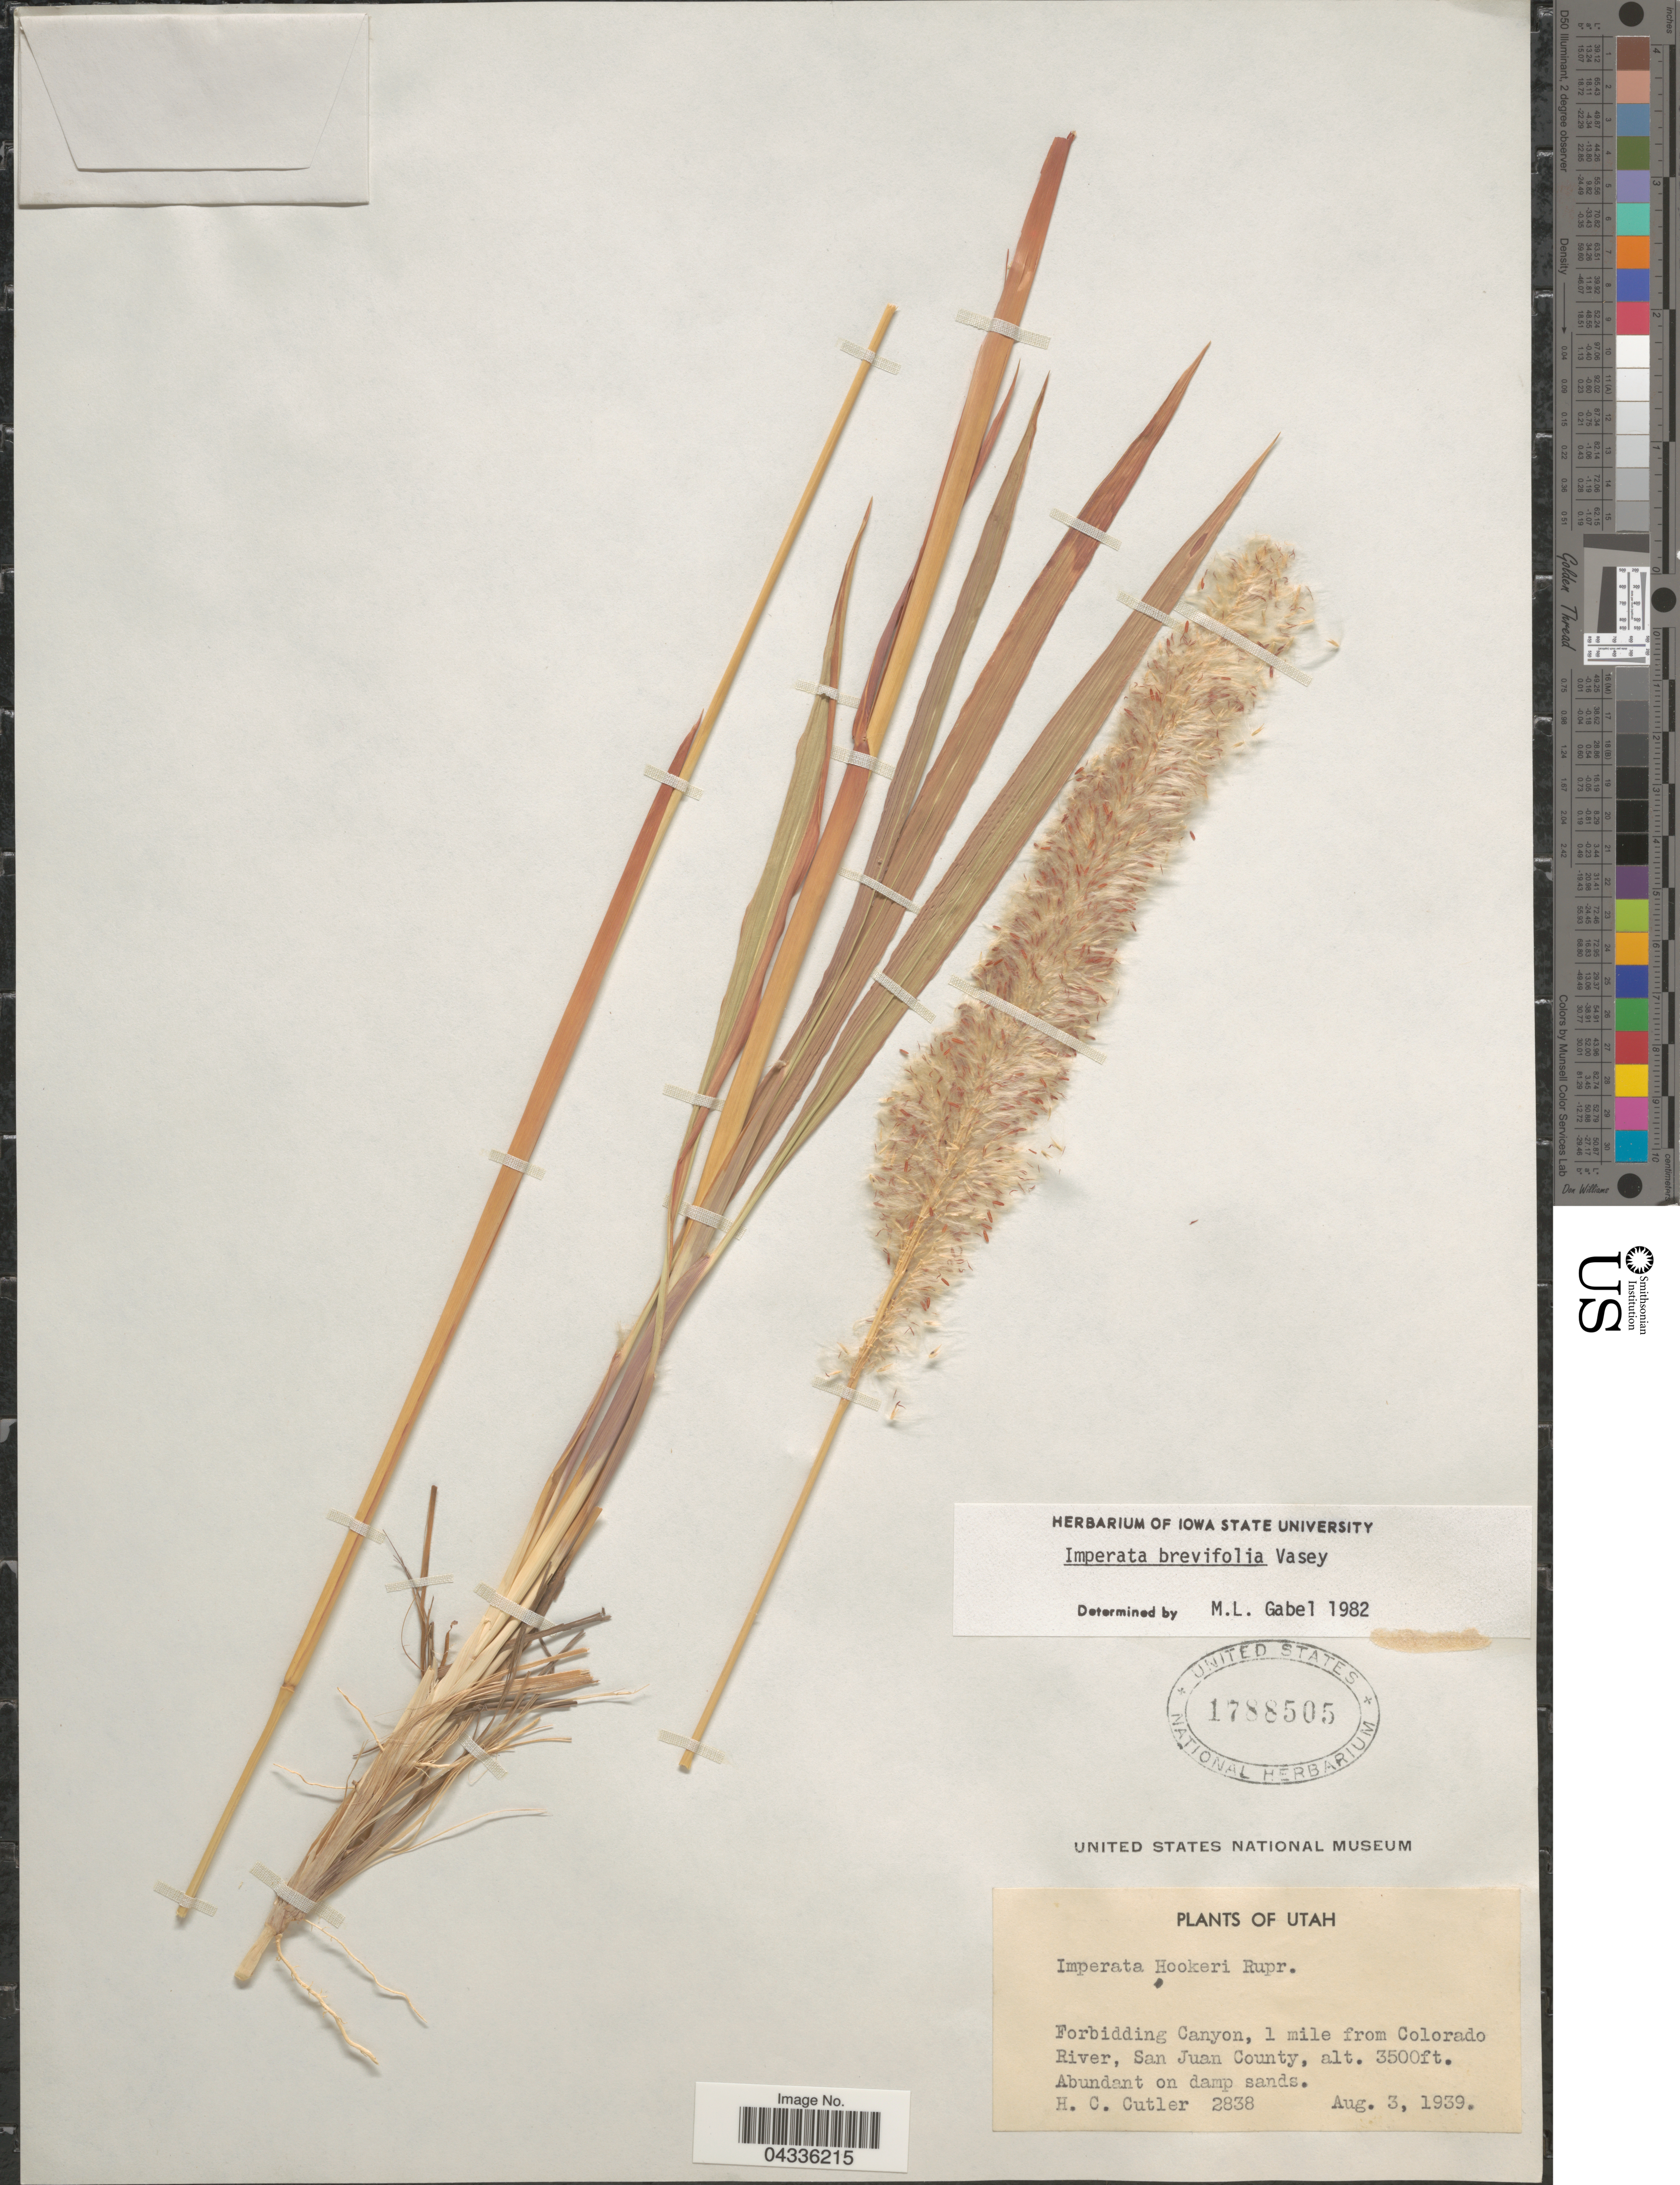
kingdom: Plantae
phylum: Tracheophyta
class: Liliopsida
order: Poales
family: Poaceae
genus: Imperata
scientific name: Imperata brevifolia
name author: Vasey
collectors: H. C. Cutler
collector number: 2838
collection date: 1939-08-03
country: United States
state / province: Utah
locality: Forbidding Canyon, 1 mile from Colorado River, San Juan County.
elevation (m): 1067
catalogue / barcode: US 1788505